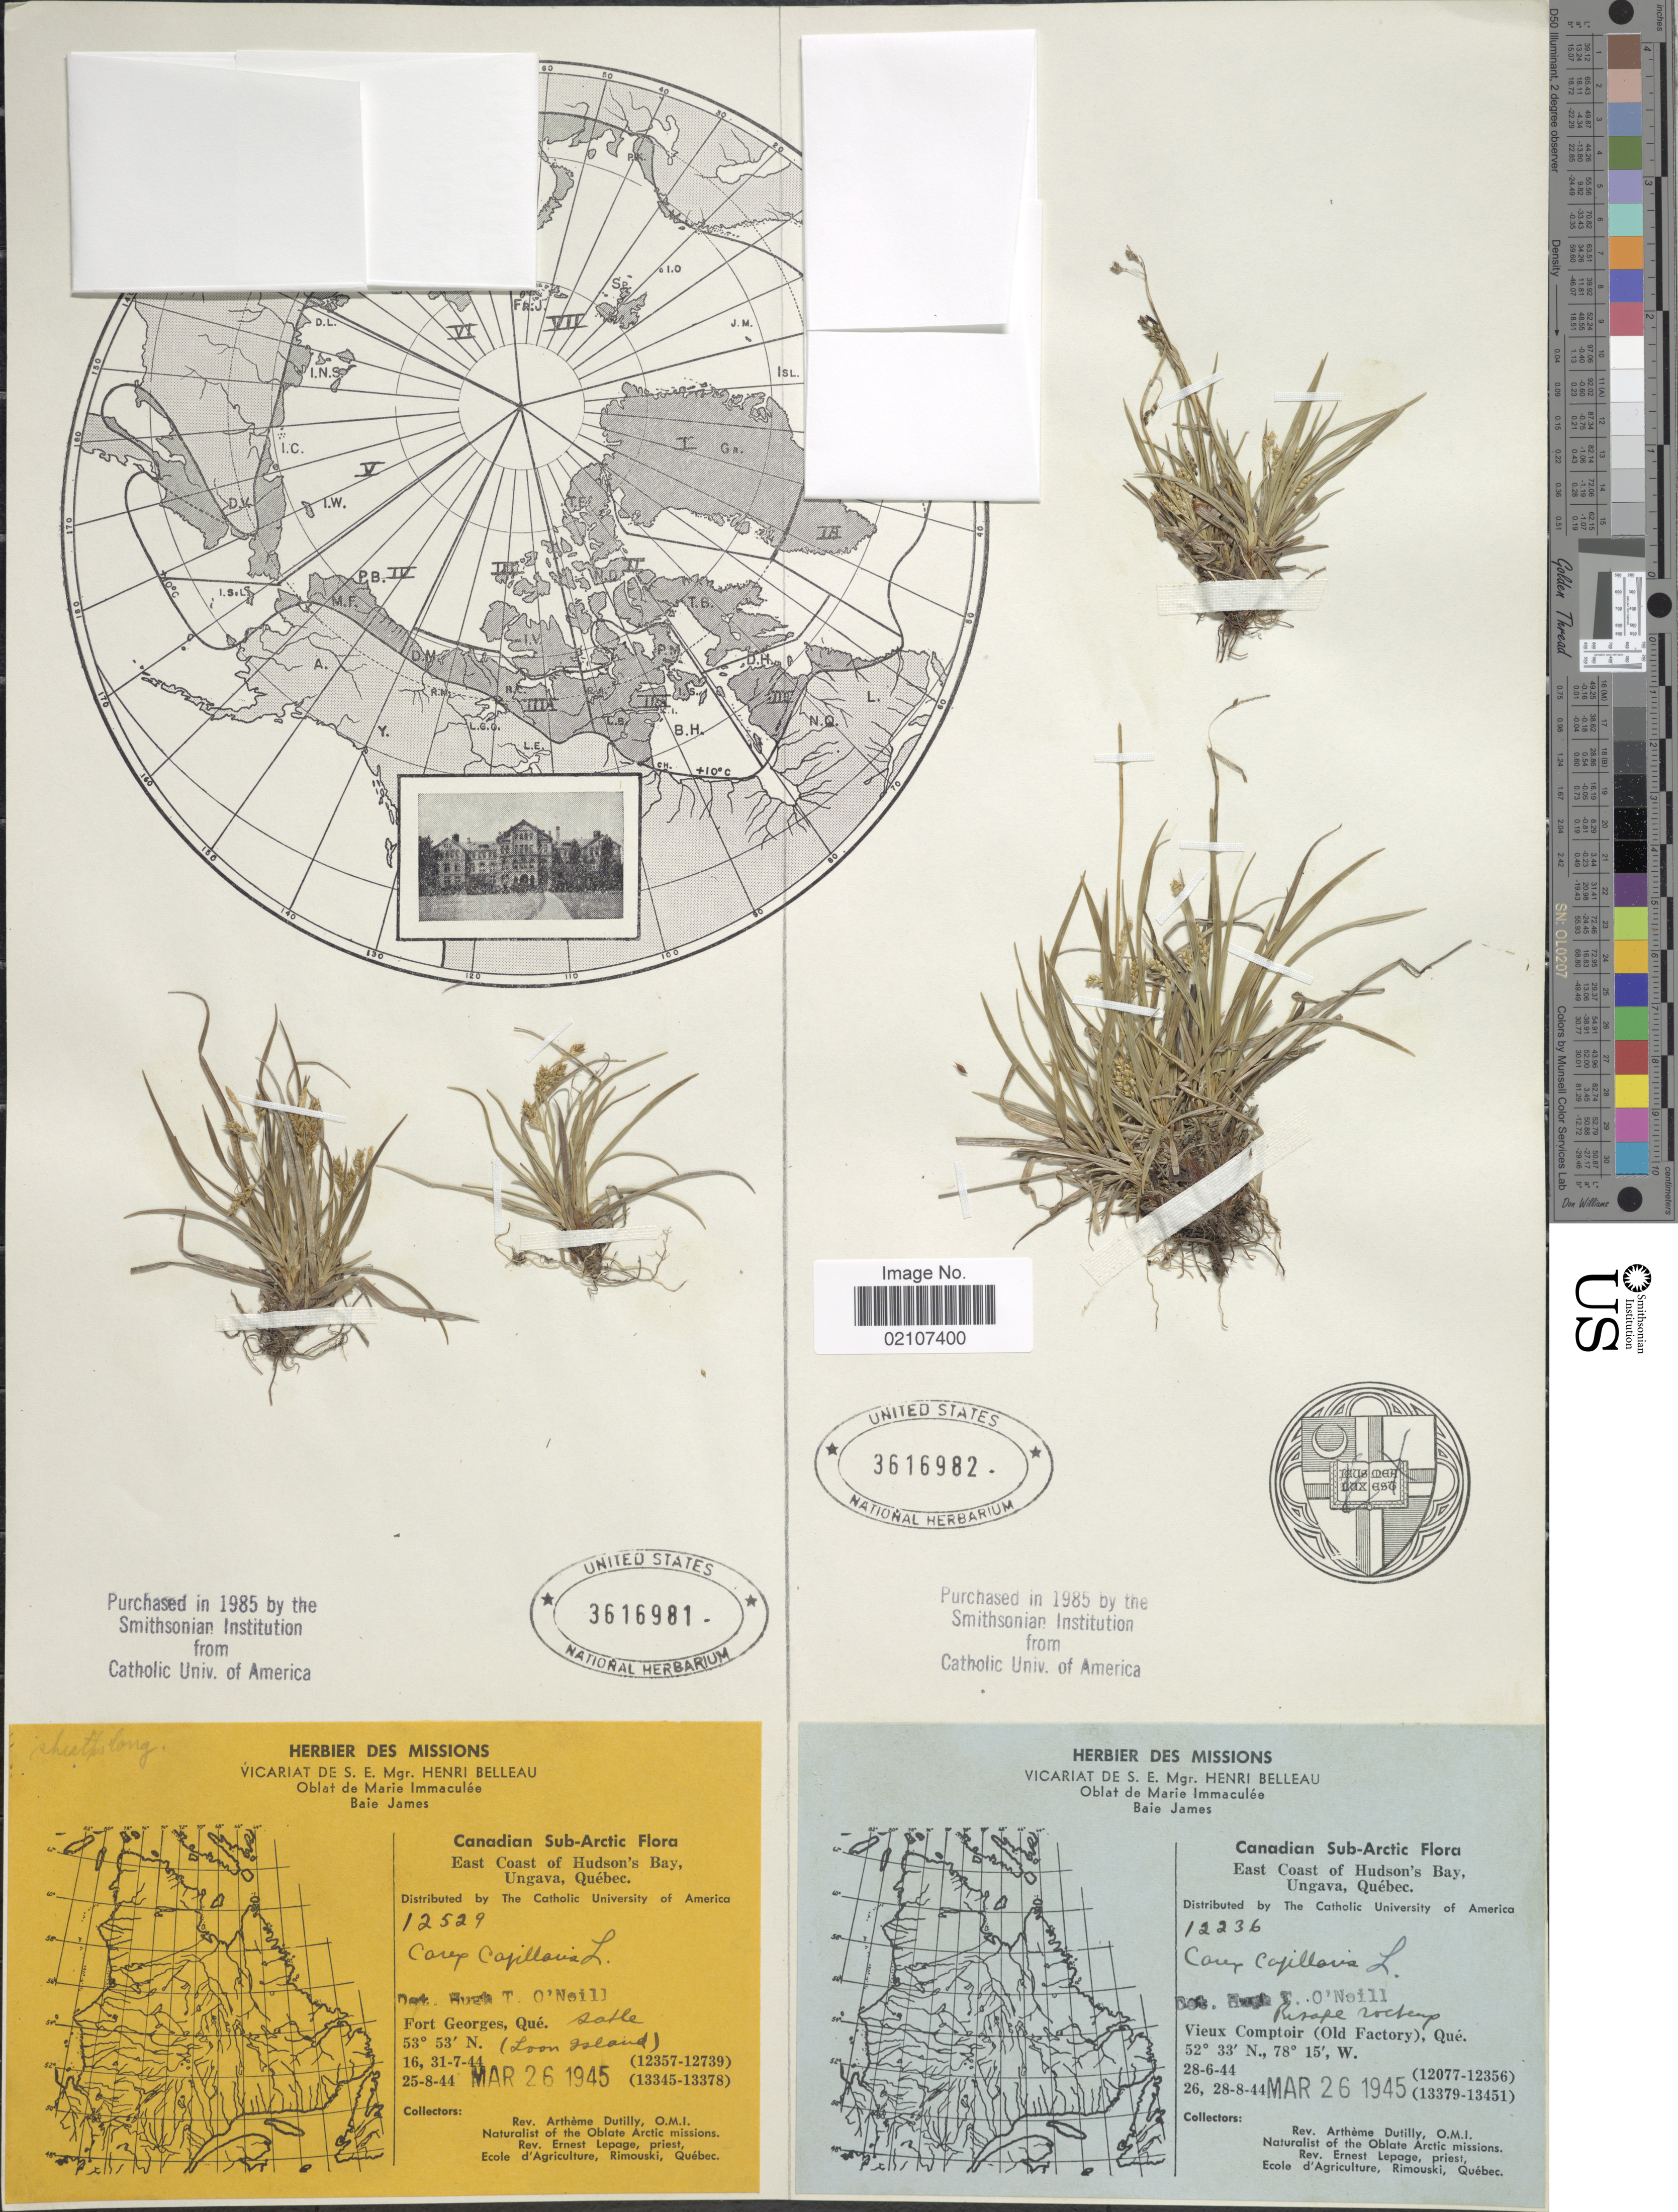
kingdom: Plantae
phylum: Tracheophyta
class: Liliopsida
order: Poales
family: Cyperaceae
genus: Carex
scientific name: Carex capillaris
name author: L.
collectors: A. Dutilly & E. Lepage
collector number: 12236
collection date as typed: Transcribed d/m/y: 28/6/44 to 28/8/44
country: Canada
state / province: Quebec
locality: Canadian Sub-Arctic, East Coast of Hudson's Bay, Ungava, Vieux Comptoir (Old Factory)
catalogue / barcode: US 3616982-2